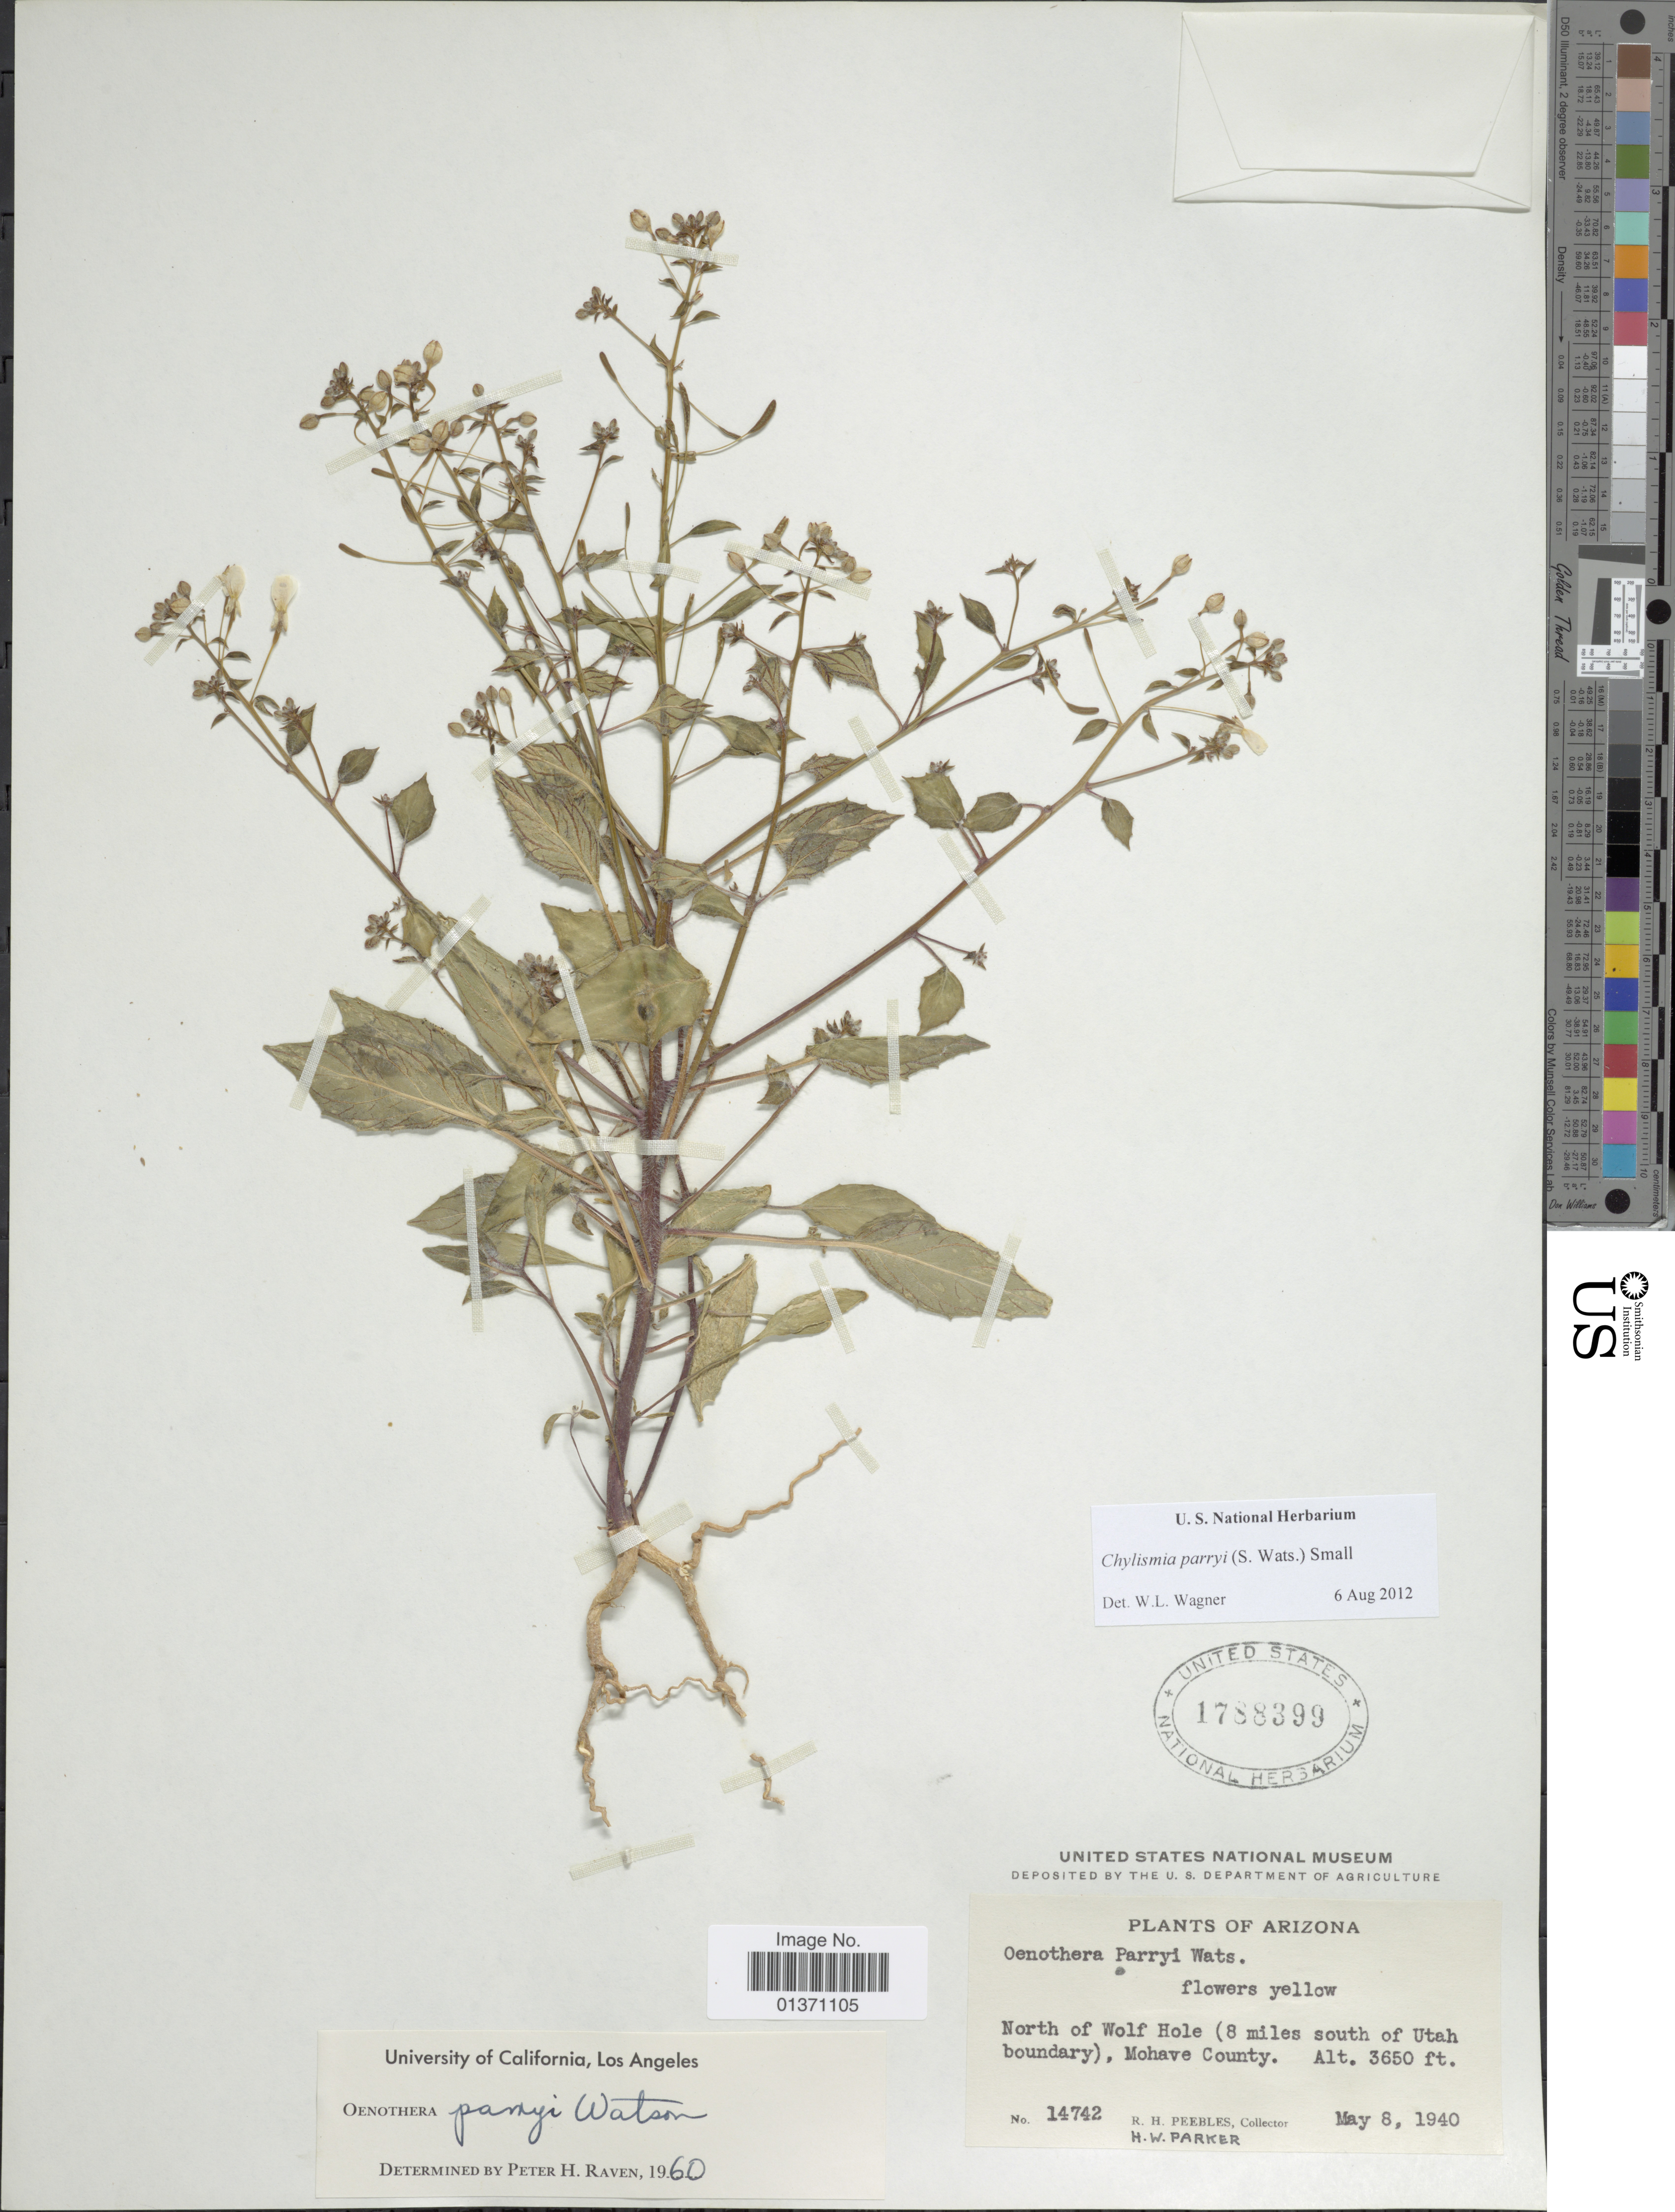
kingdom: Plantae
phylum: Tracheophyta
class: Magnoliopsida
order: Myrtales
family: Onagraceae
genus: Chylismia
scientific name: Chylismia parryi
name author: (S. Watson) Small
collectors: R. H. Peebles & H. W. Parker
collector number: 14742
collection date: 1940-05-08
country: United States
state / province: Arizona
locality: North of Wolf Hole (8 miles south of Utah boundary), Mohave County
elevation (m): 1113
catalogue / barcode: US 1788399